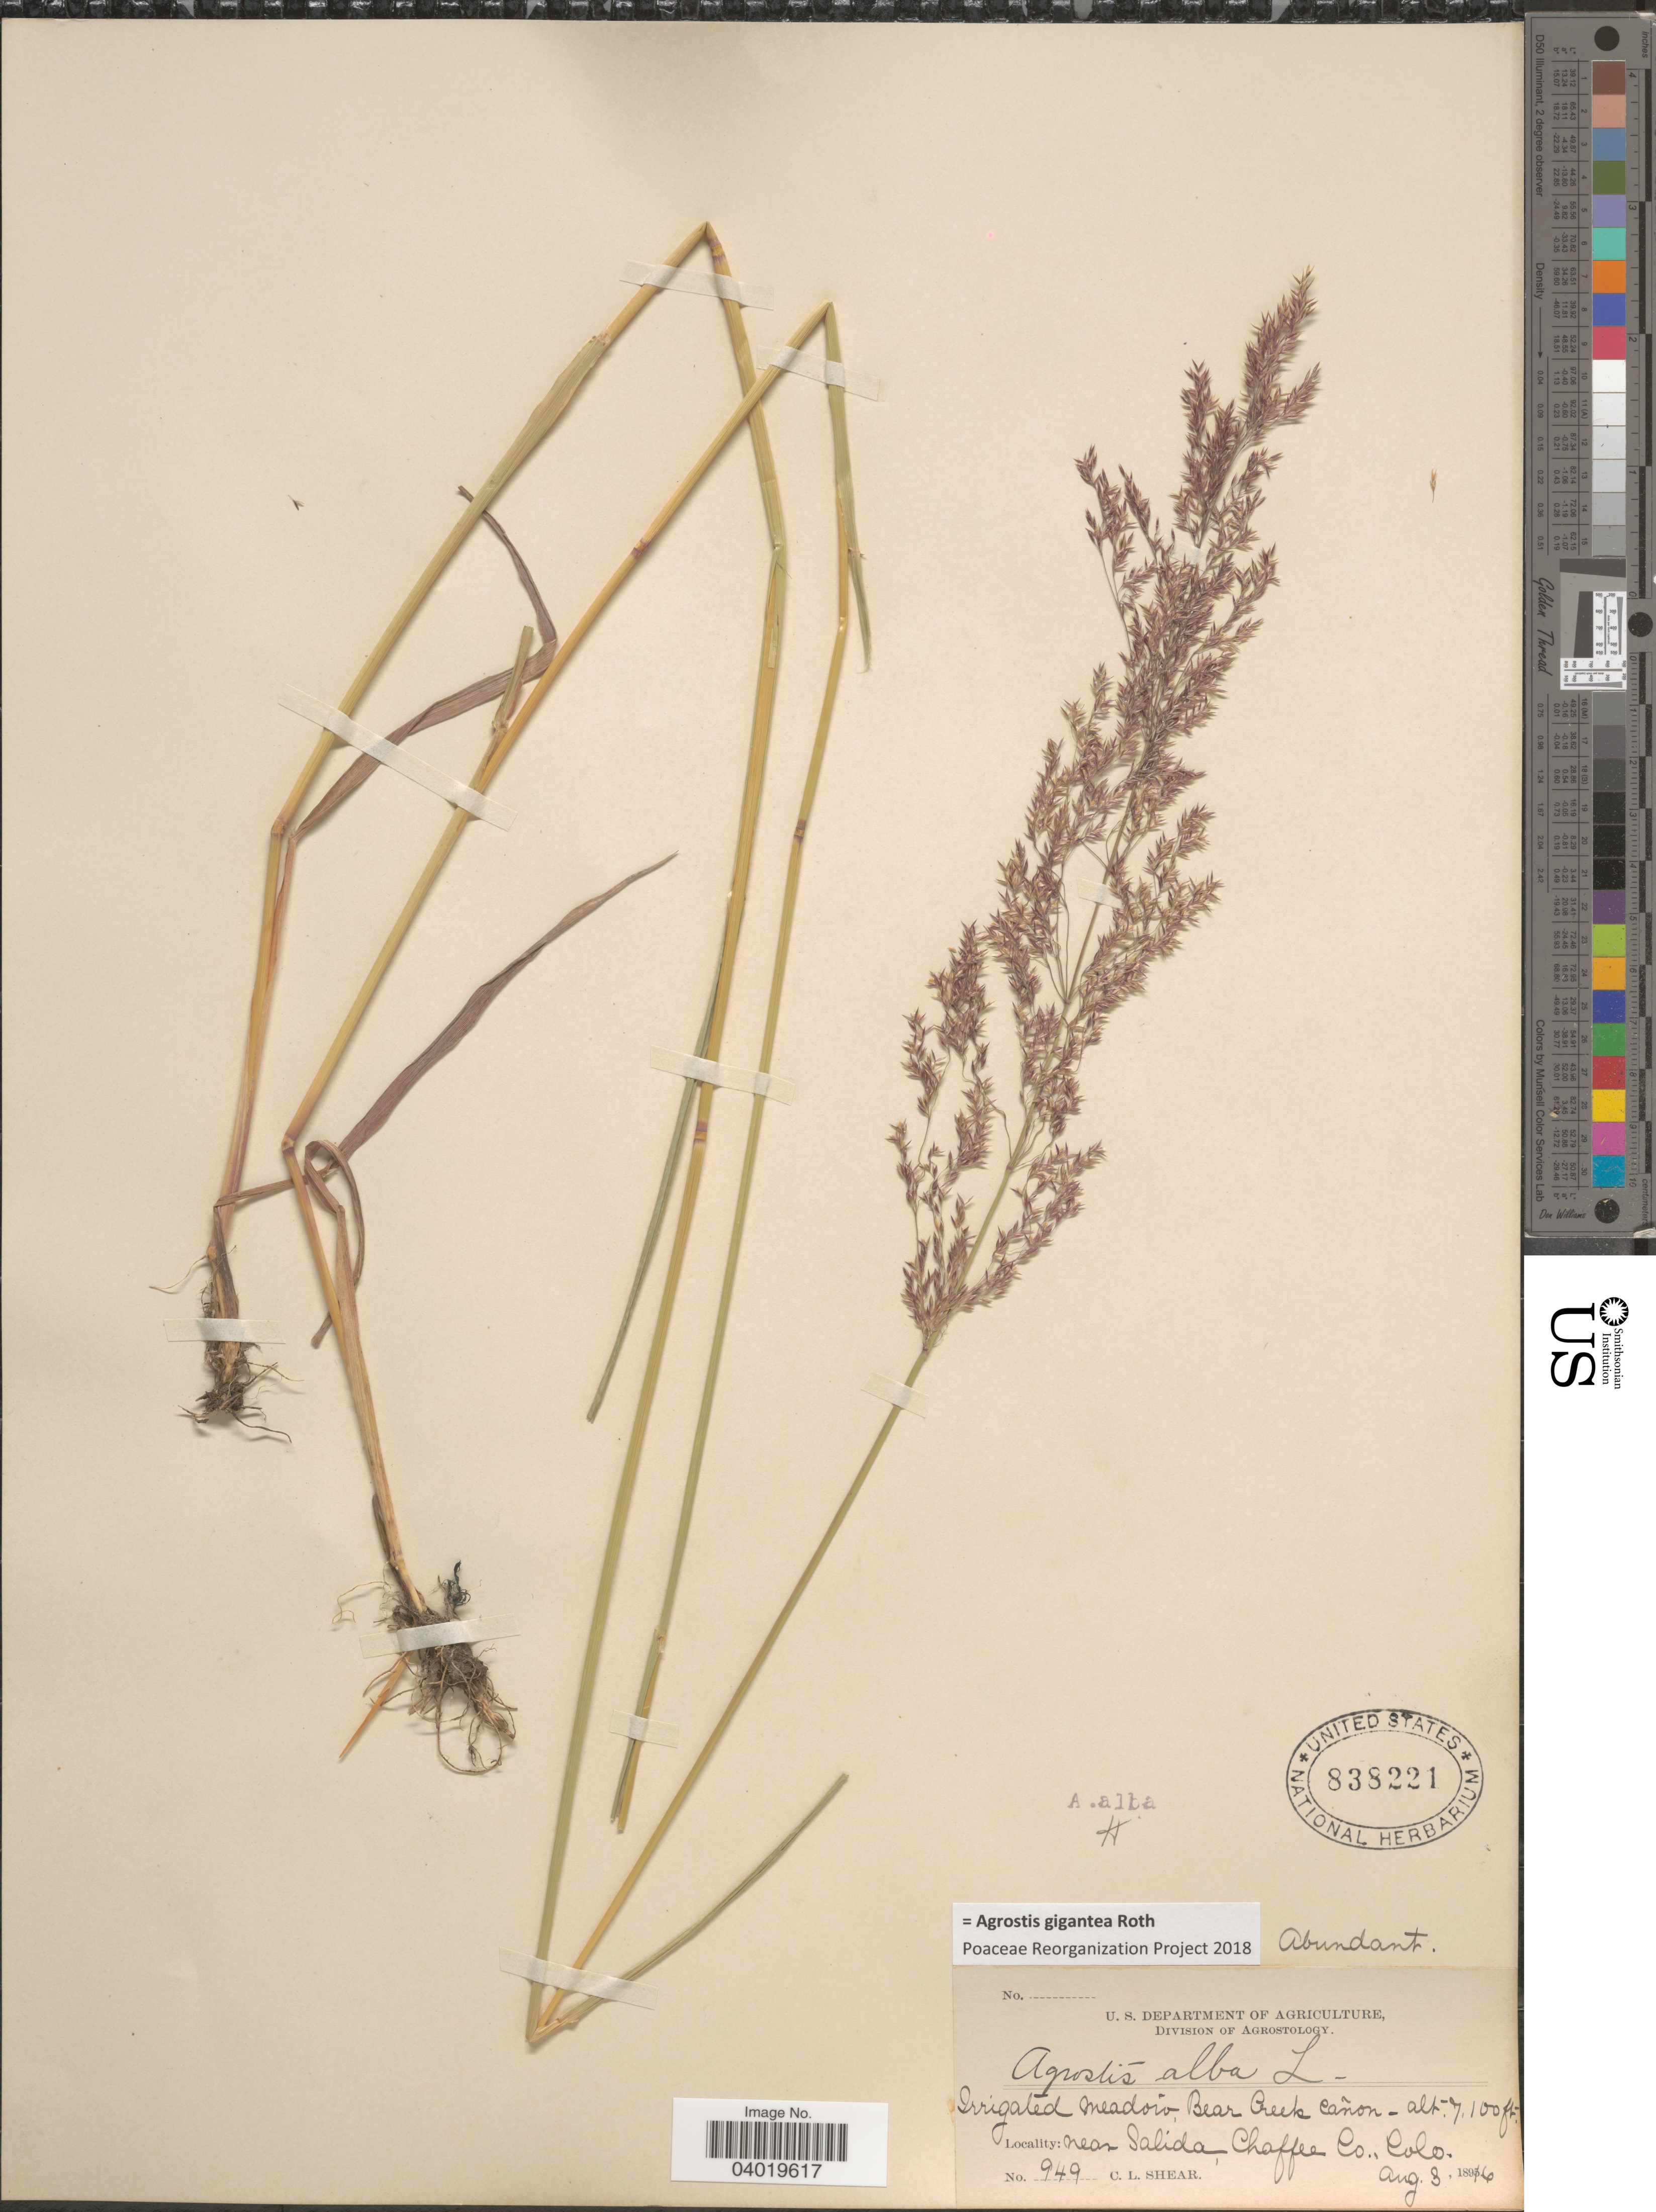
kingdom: Plantae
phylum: Tracheophyta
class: Liliopsida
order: Poales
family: Poaceae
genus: Agrostis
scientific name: Agrostis gigantea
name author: Roth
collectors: C. L. Shear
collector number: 949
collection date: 1896-08-03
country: United States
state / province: Colorado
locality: Bear Creek Cañon. Near Salida, Chaffee Co.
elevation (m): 2164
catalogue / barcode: US 838221